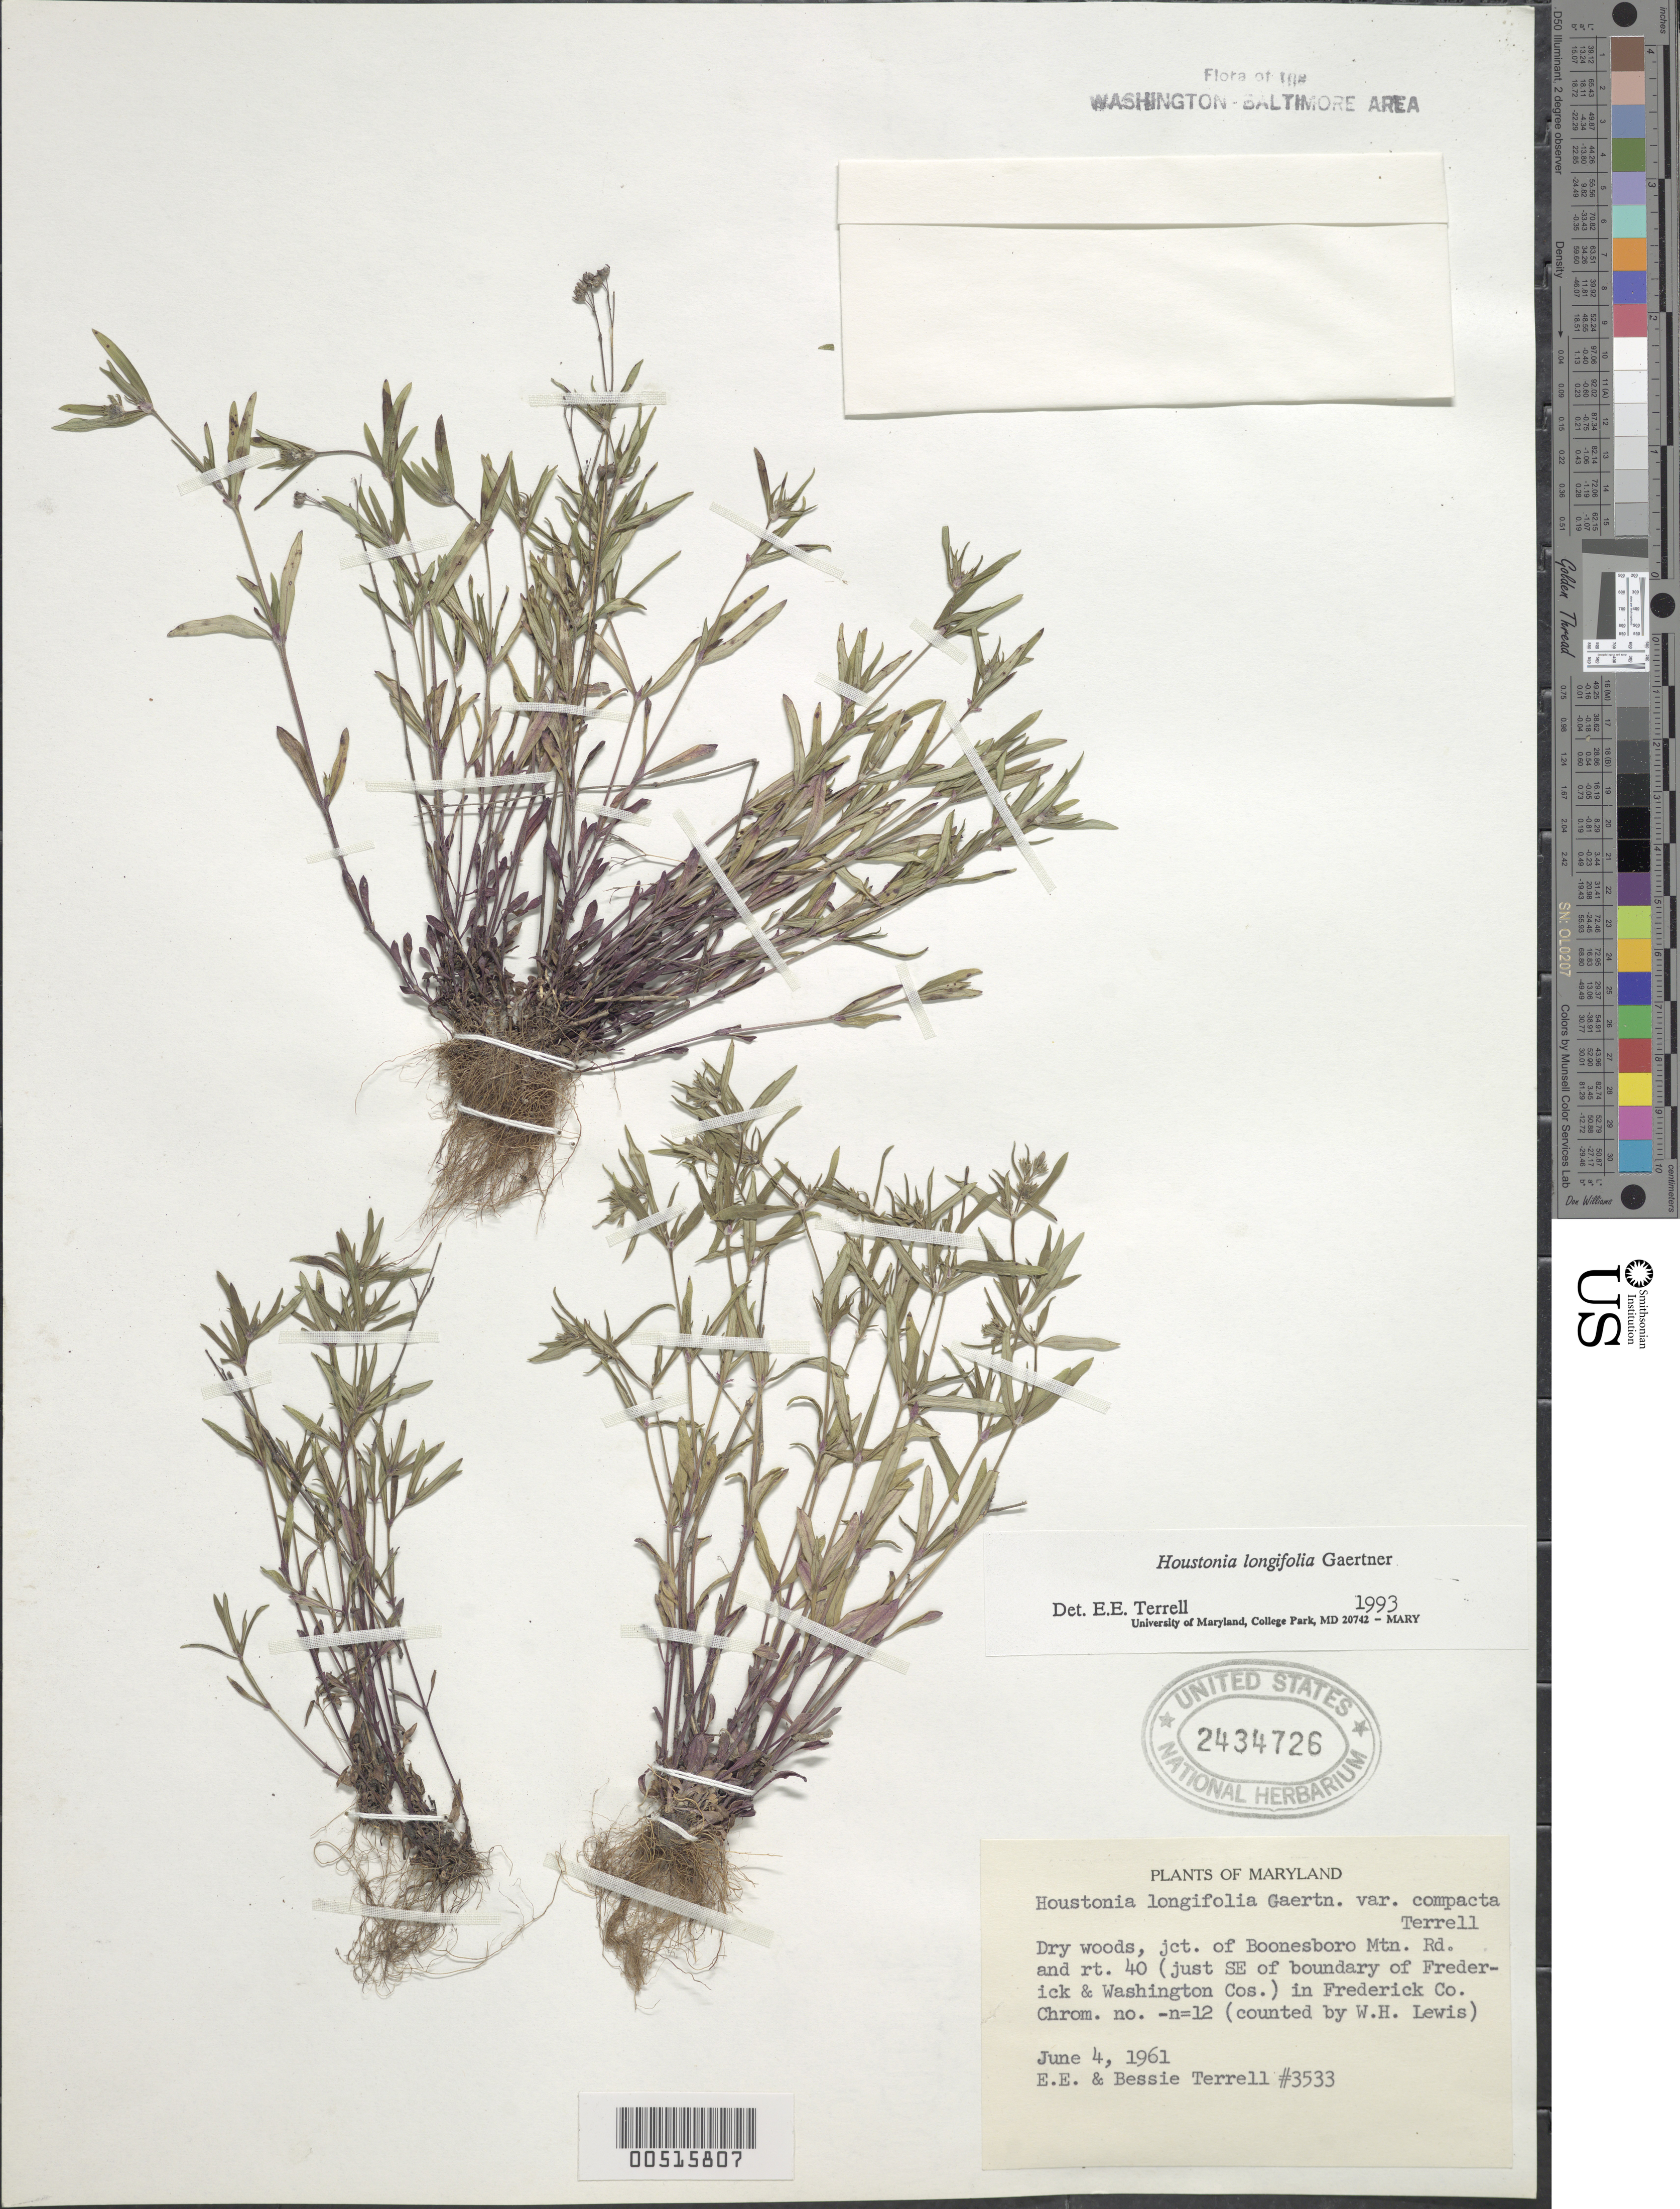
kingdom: Plantae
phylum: Tracheophyta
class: Magnoliopsida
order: Gentianales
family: Rubiaceae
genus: Houstonia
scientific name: Houstonia longifolia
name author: Gaertn.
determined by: Terrell, E. E.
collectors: E. E. Terrell & B. Terrell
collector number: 3533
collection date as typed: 04 Jun 1961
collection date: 1961-06-04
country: United States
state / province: Maryland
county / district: Frederick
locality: Boonesboro Mt. Rd. and Rt. 40,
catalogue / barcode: US 2434726